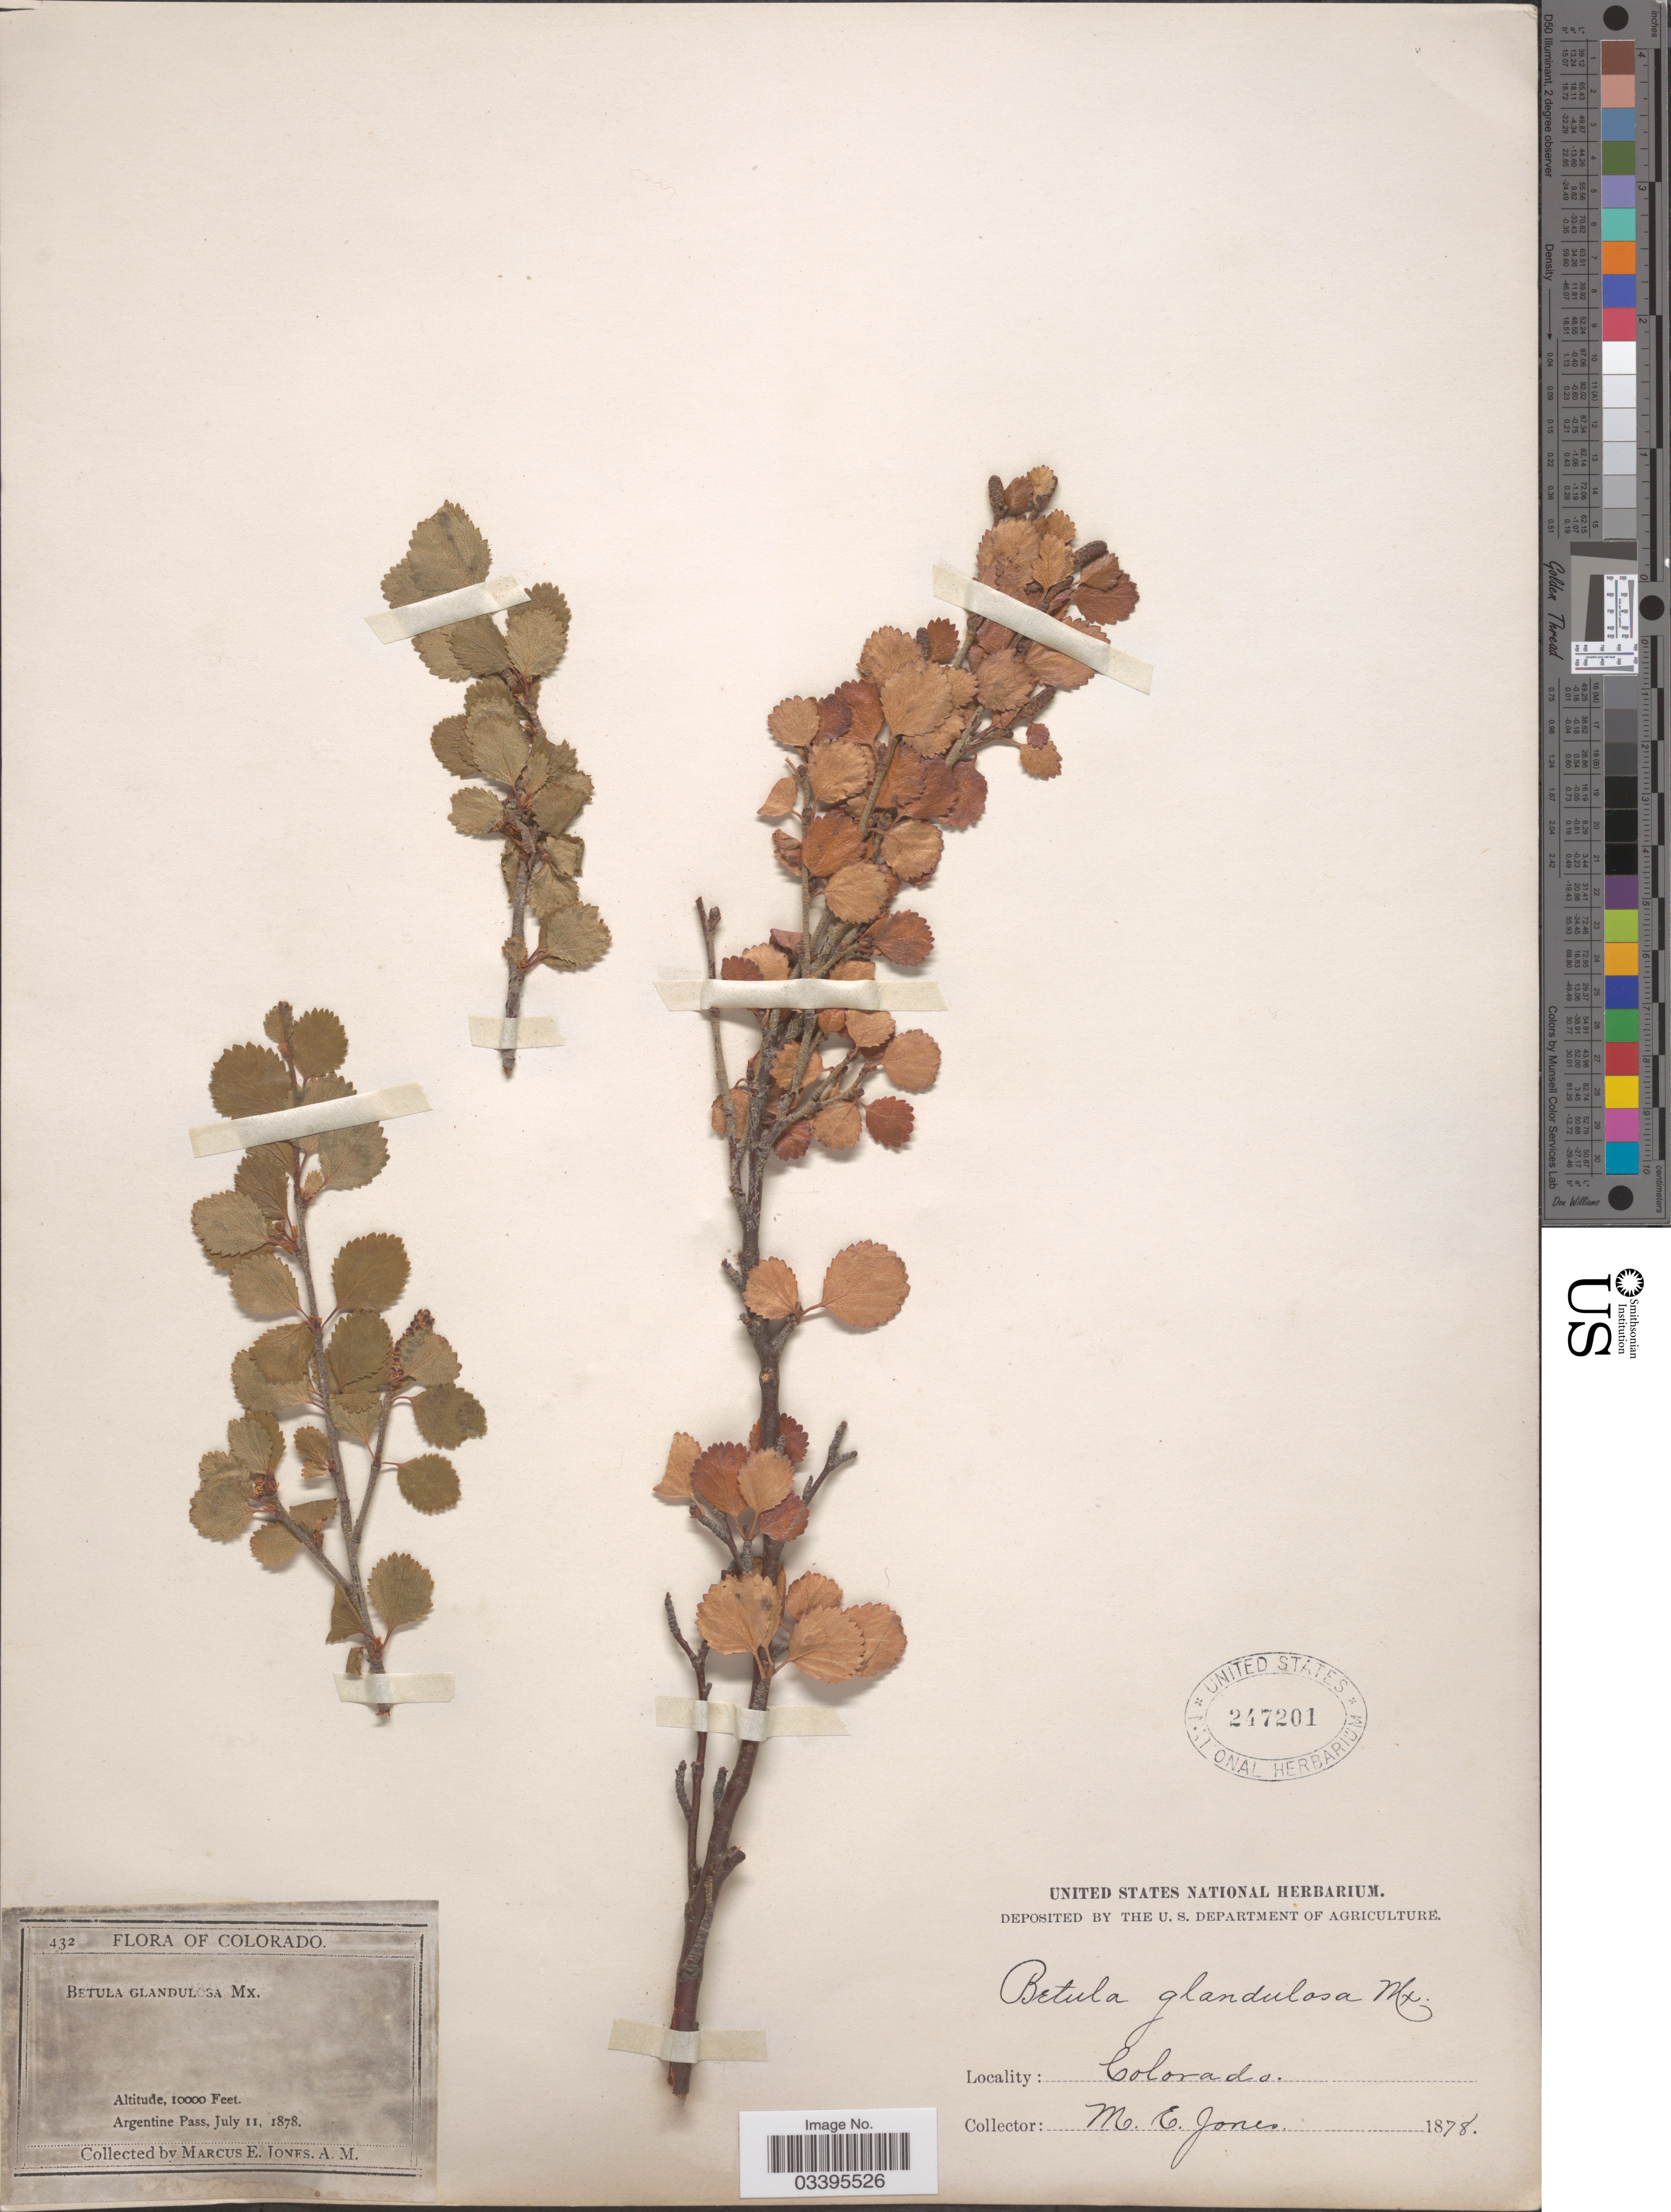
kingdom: Plantae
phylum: Tracheophyta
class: Magnoliopsida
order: Fagales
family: Betulaceae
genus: Betula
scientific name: Betula glandulosa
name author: Michx.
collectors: M. E. Jones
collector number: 432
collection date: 1878-07-11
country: United States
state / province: Colorado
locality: Argentine Pass.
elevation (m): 3048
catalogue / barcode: US 247201